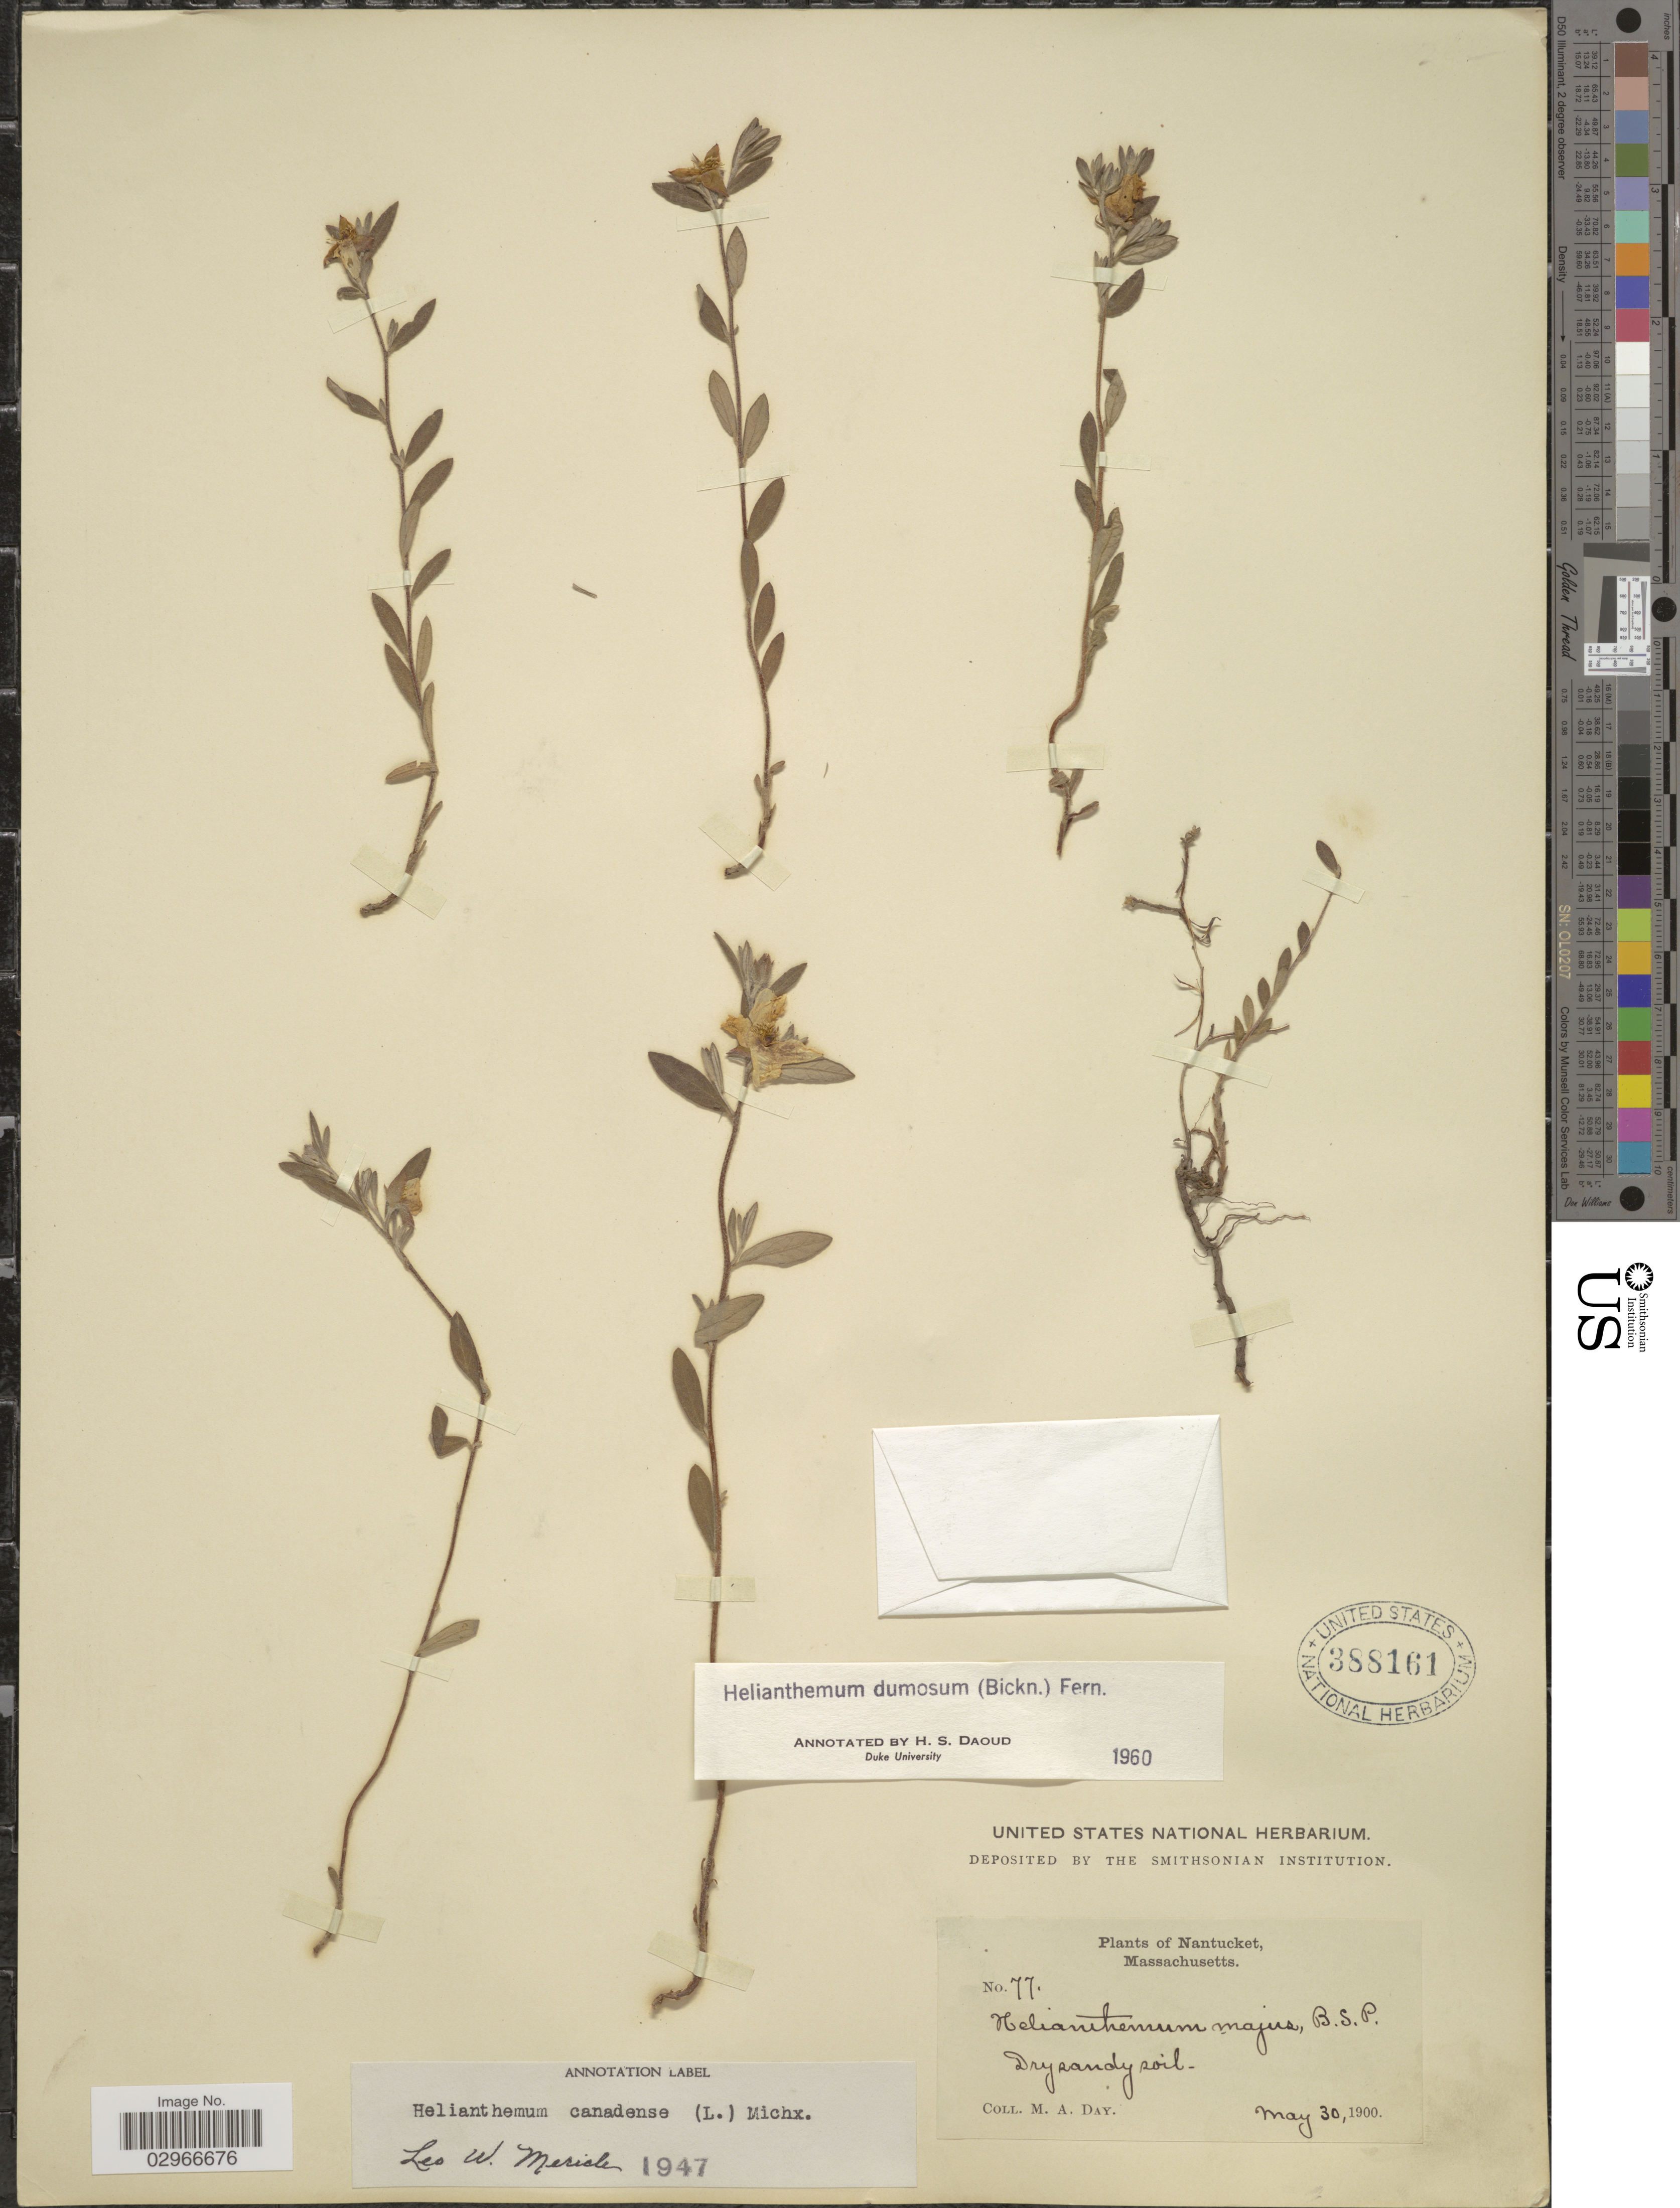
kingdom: Plantae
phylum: Tracheophyta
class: Magnoliopsida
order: Malvales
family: Cistaceae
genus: Helianthemum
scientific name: Helianthemum dumosum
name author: (E.P. Bicknell) Fernald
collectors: M. Day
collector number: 77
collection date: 1900-05-30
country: United States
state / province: Massachusetts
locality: Nantucket.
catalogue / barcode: US 388161